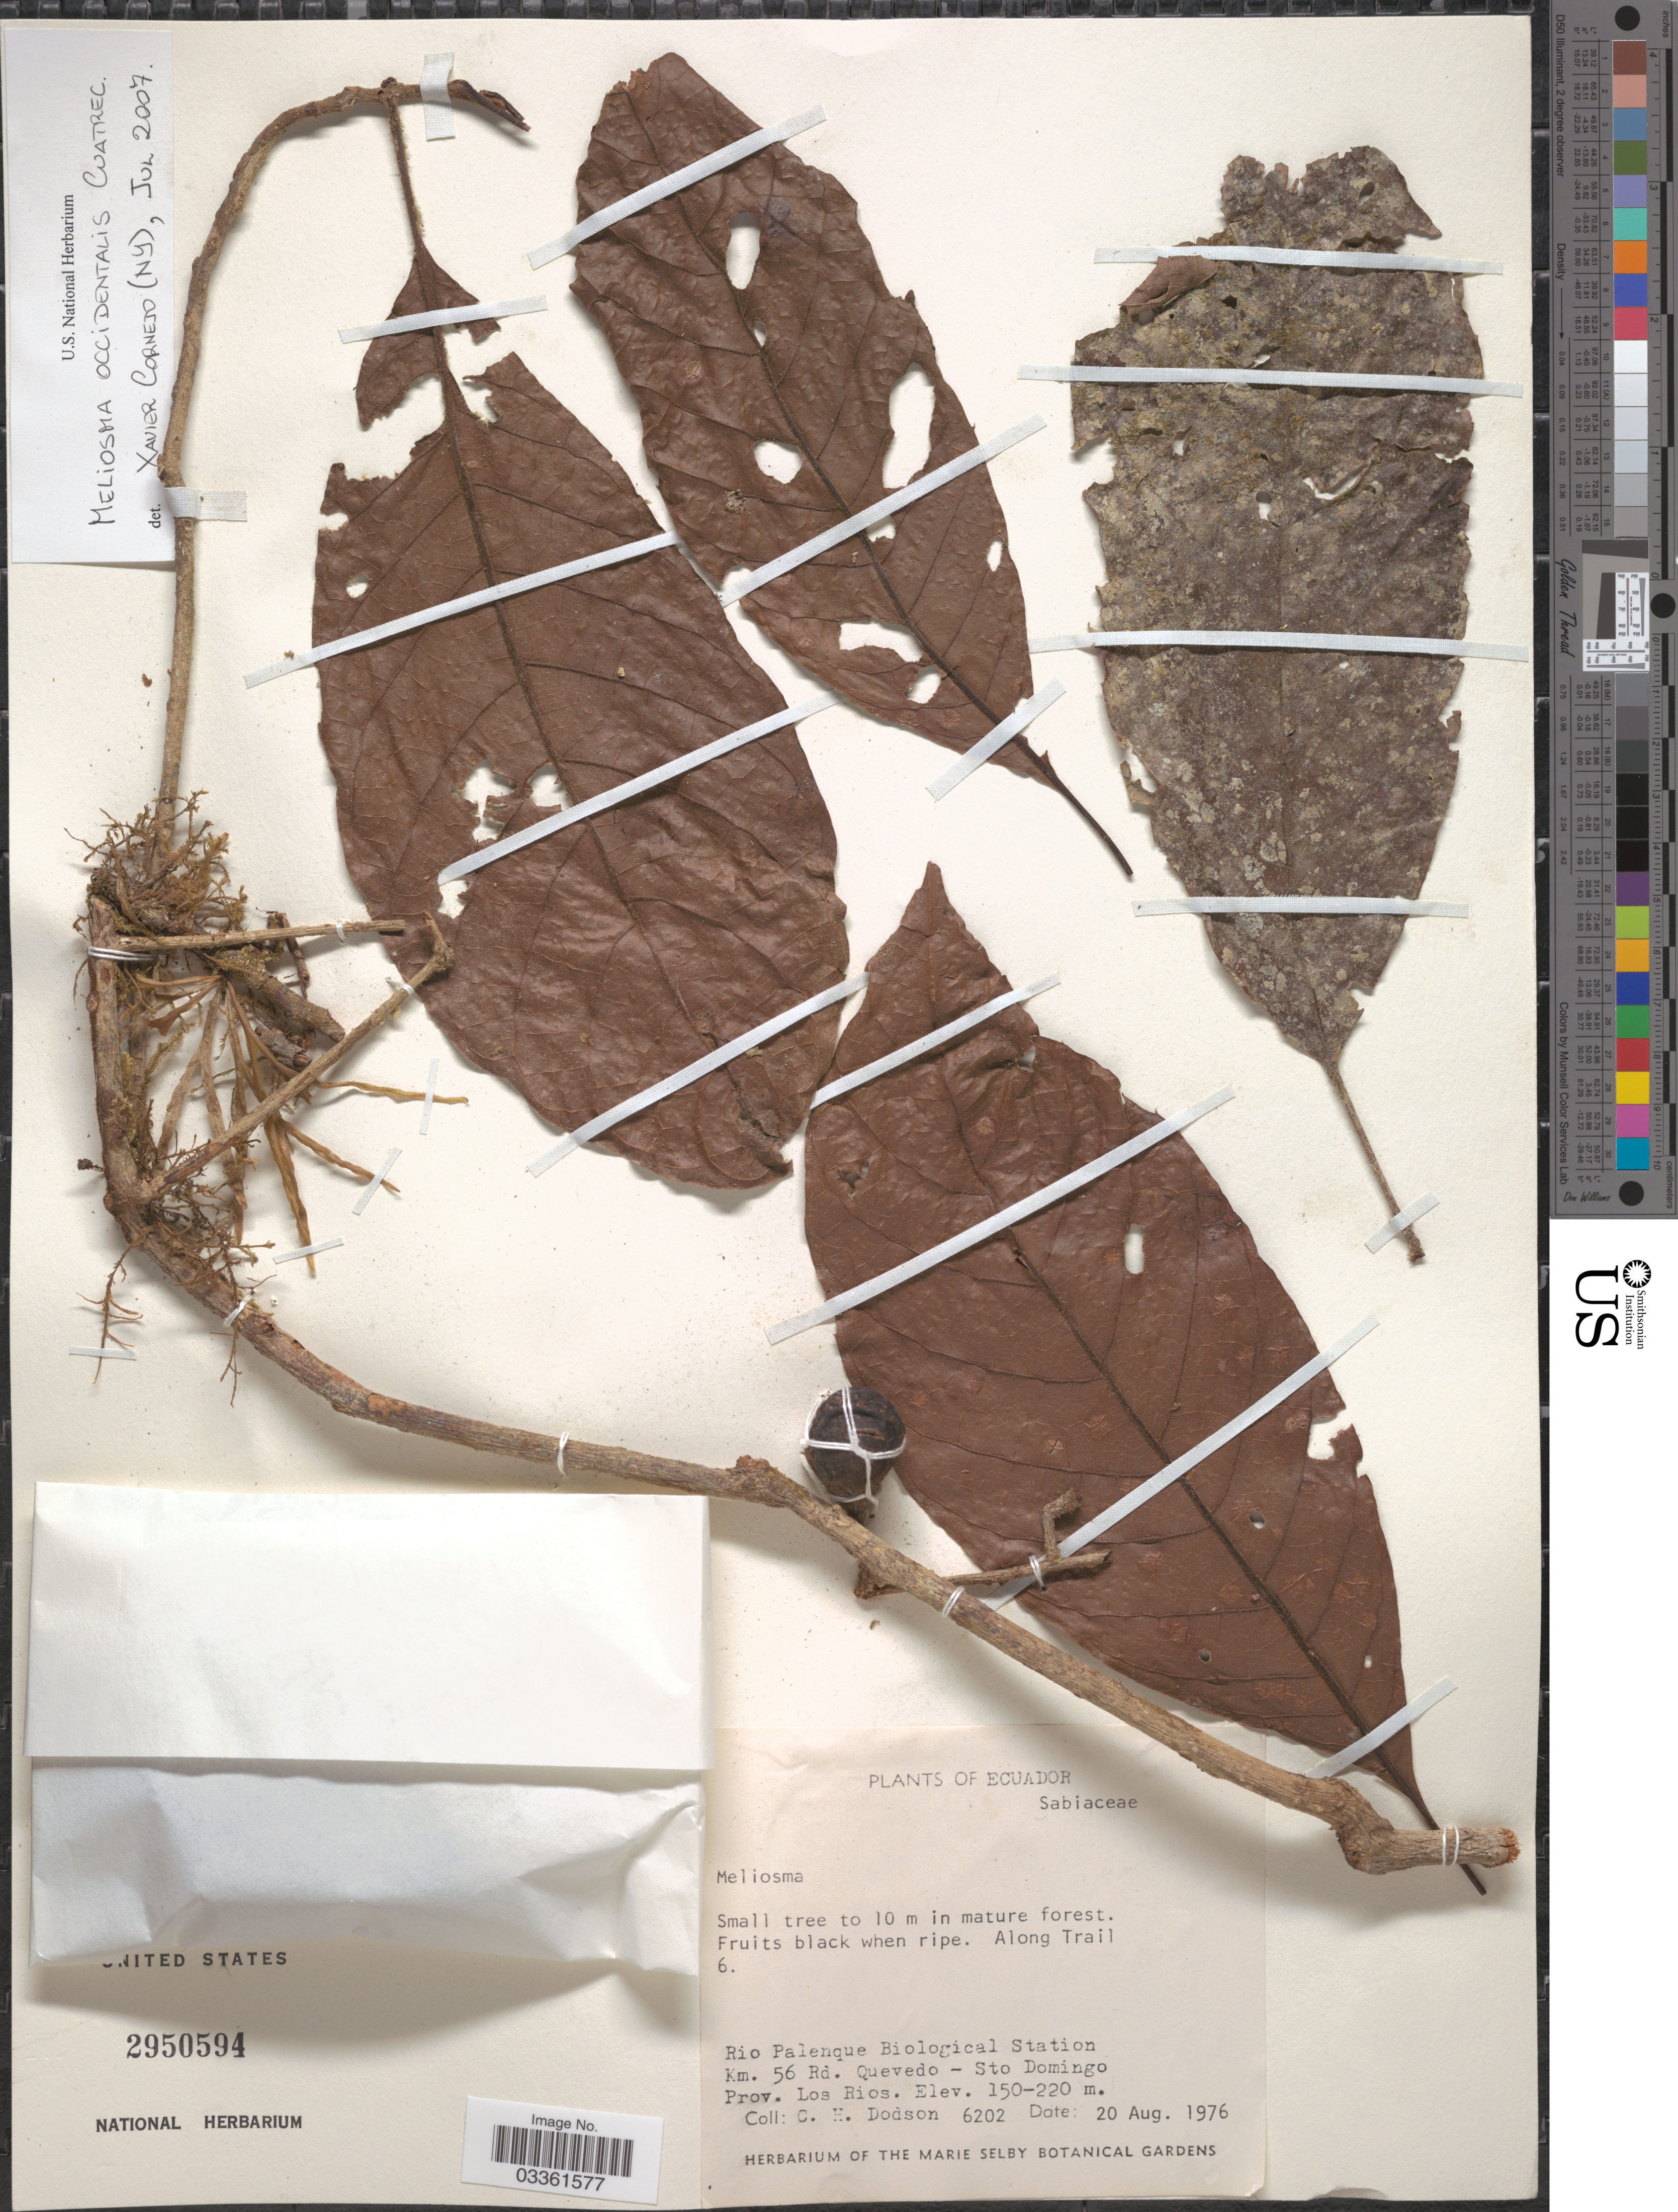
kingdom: Plantae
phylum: Tracheophyta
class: Magnoliopsida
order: Proteales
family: Sabiaceae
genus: Meliosma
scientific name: Meliosma occidentalis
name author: Cuatrec.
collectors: C. H. Dodson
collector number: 6202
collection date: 1976-08-20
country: Ecuador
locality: Along Trail 6. Rio Palenque Biological Station Km. 56 Rd. Quevedo - Sto Domingo.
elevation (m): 150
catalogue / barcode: US 2950594